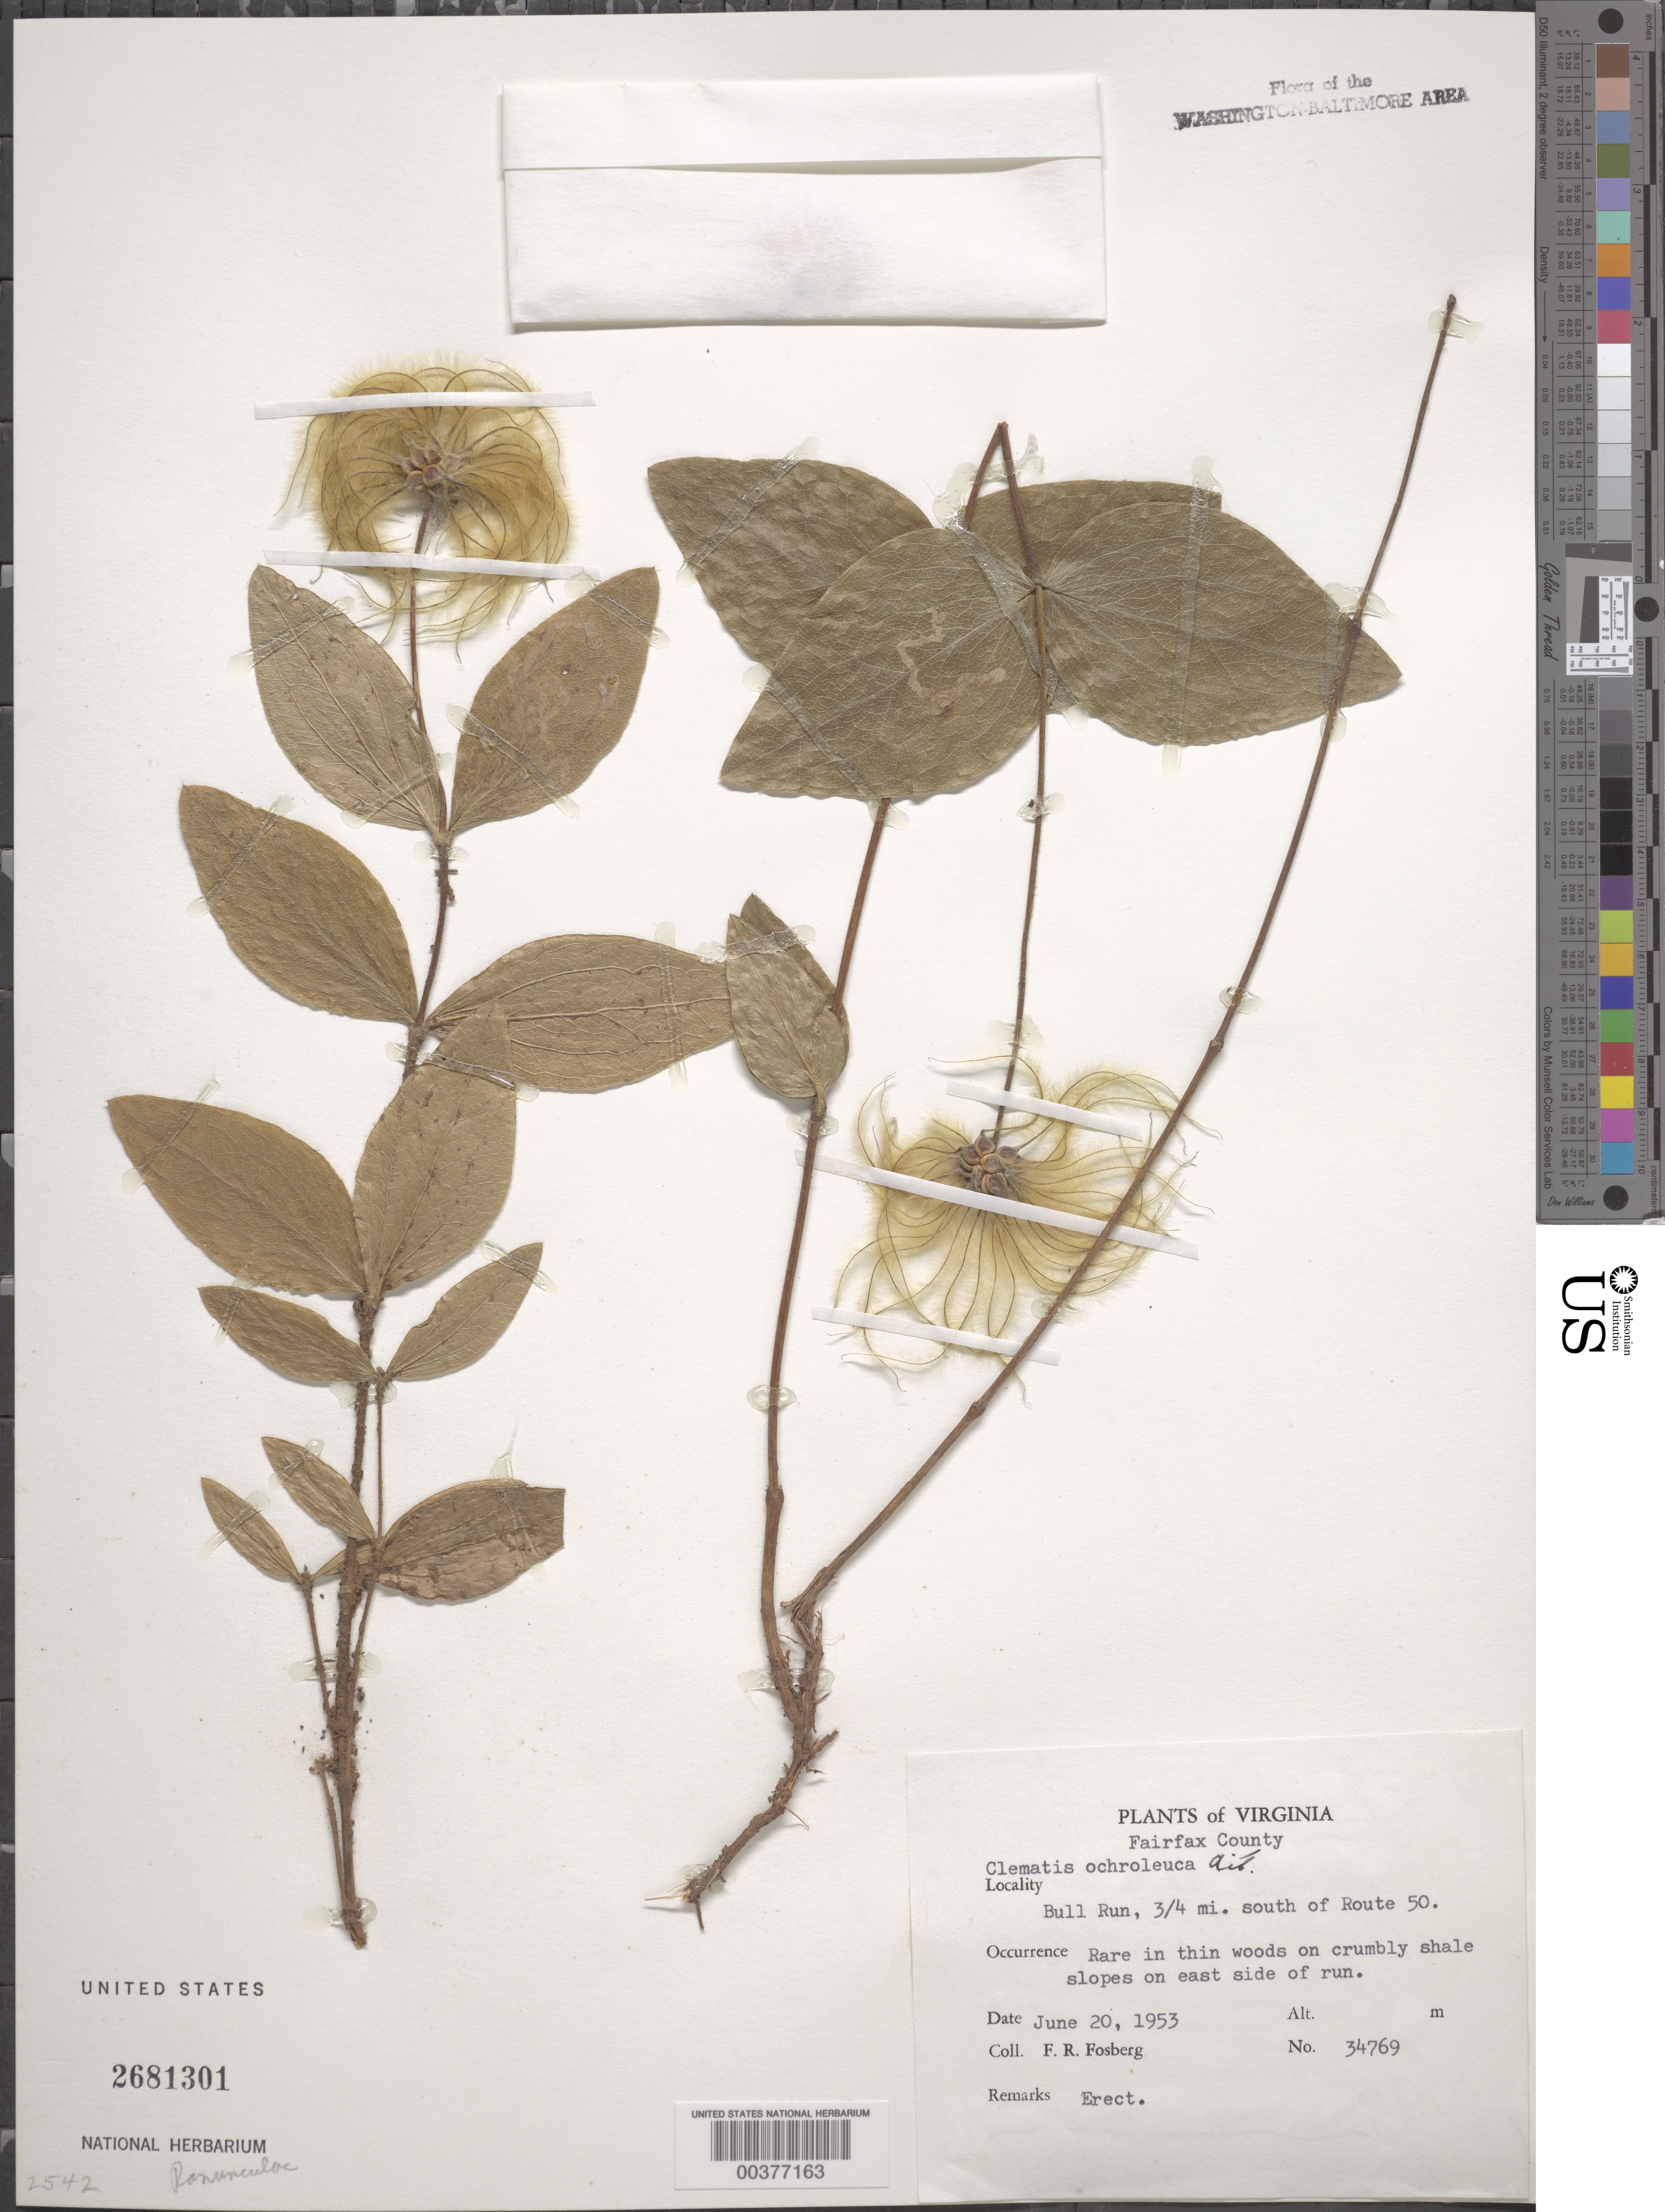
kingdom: Plantae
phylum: Tracheophyta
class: Magnoliopsida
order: Ranunculales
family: Ranunculaceae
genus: Clematis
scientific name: Clematis ochroleuca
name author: Aiton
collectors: F. R. Fosberg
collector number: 34769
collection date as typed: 20 Jun 1953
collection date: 1953-06-20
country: United States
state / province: Virginia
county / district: Fairfax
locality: Bull Run, 3/4 south of Route 50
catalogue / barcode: US 2681301